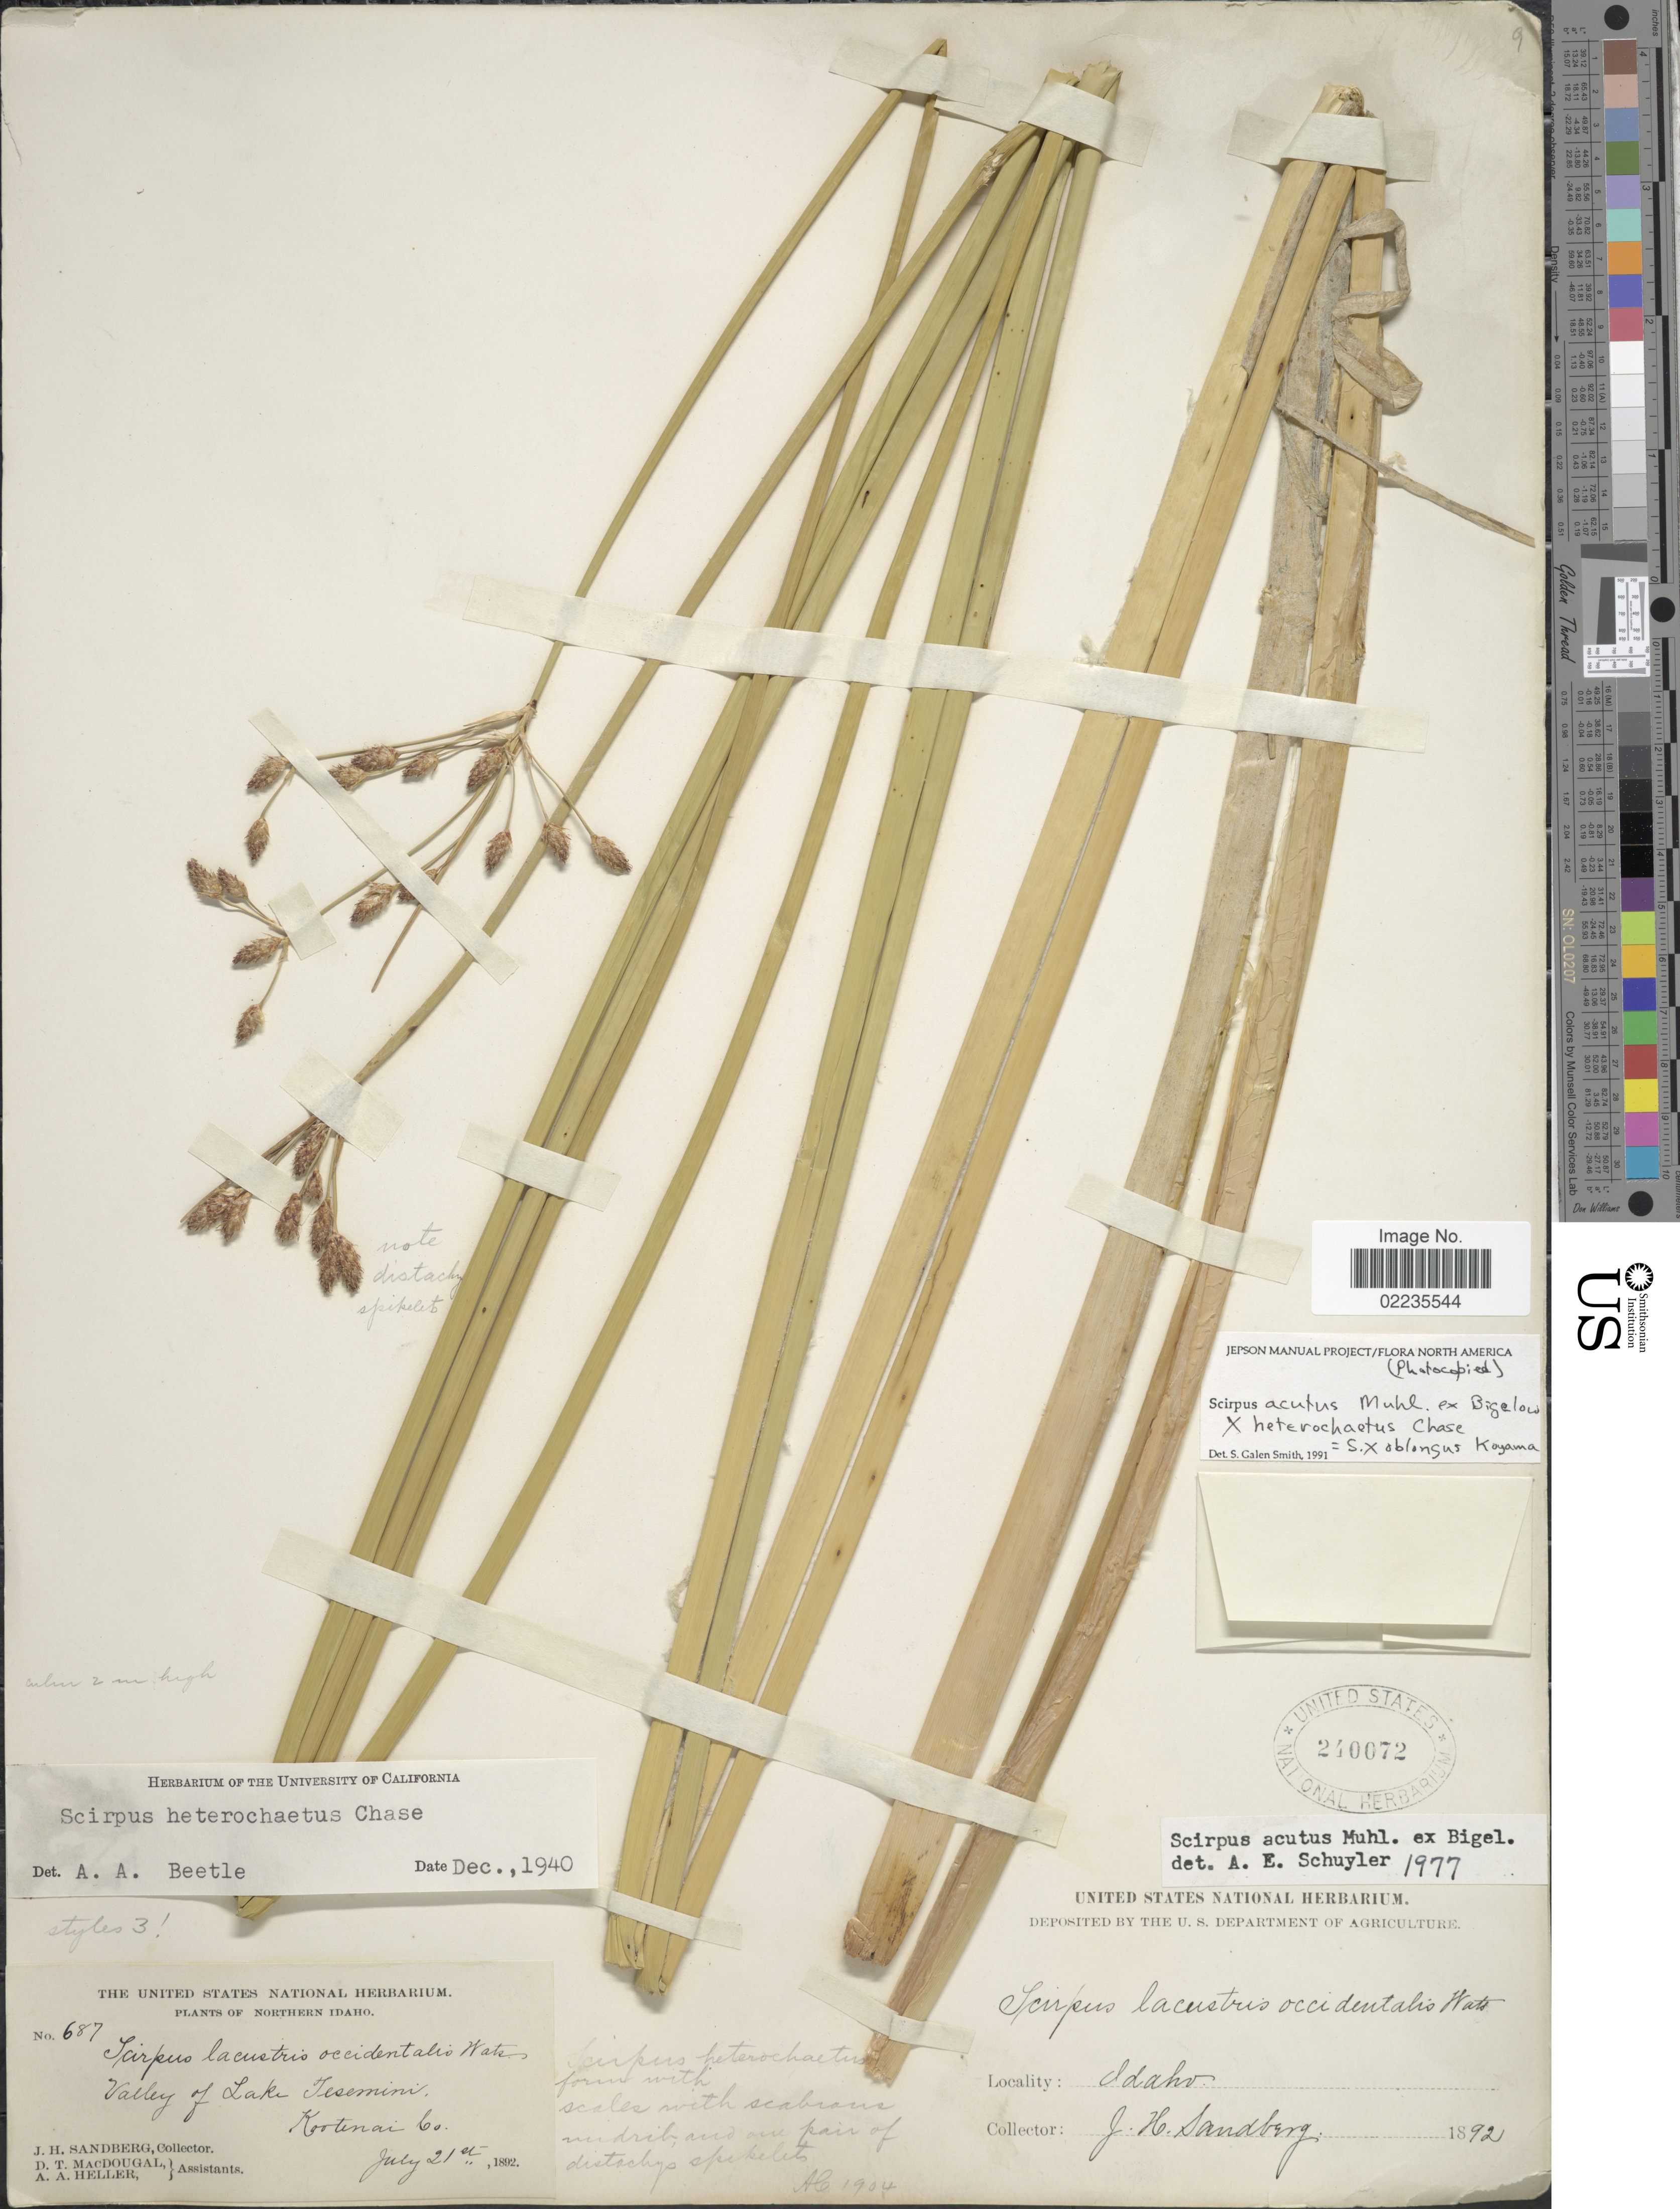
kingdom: Plantae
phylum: Tracheophyta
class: Liliopsida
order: Poales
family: Cyperaceae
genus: Schoenoplectus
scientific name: Schoenoplectus acutus x S. heterochaetus (Chase) Soják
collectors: J. H. Sandberg, D. T. MacDougal & A. A. Heller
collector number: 687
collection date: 1892-07-21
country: United States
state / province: Idaho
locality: Northern Idaho, Valley of Lake Tesemini, Kortenai Co.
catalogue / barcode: US 240072